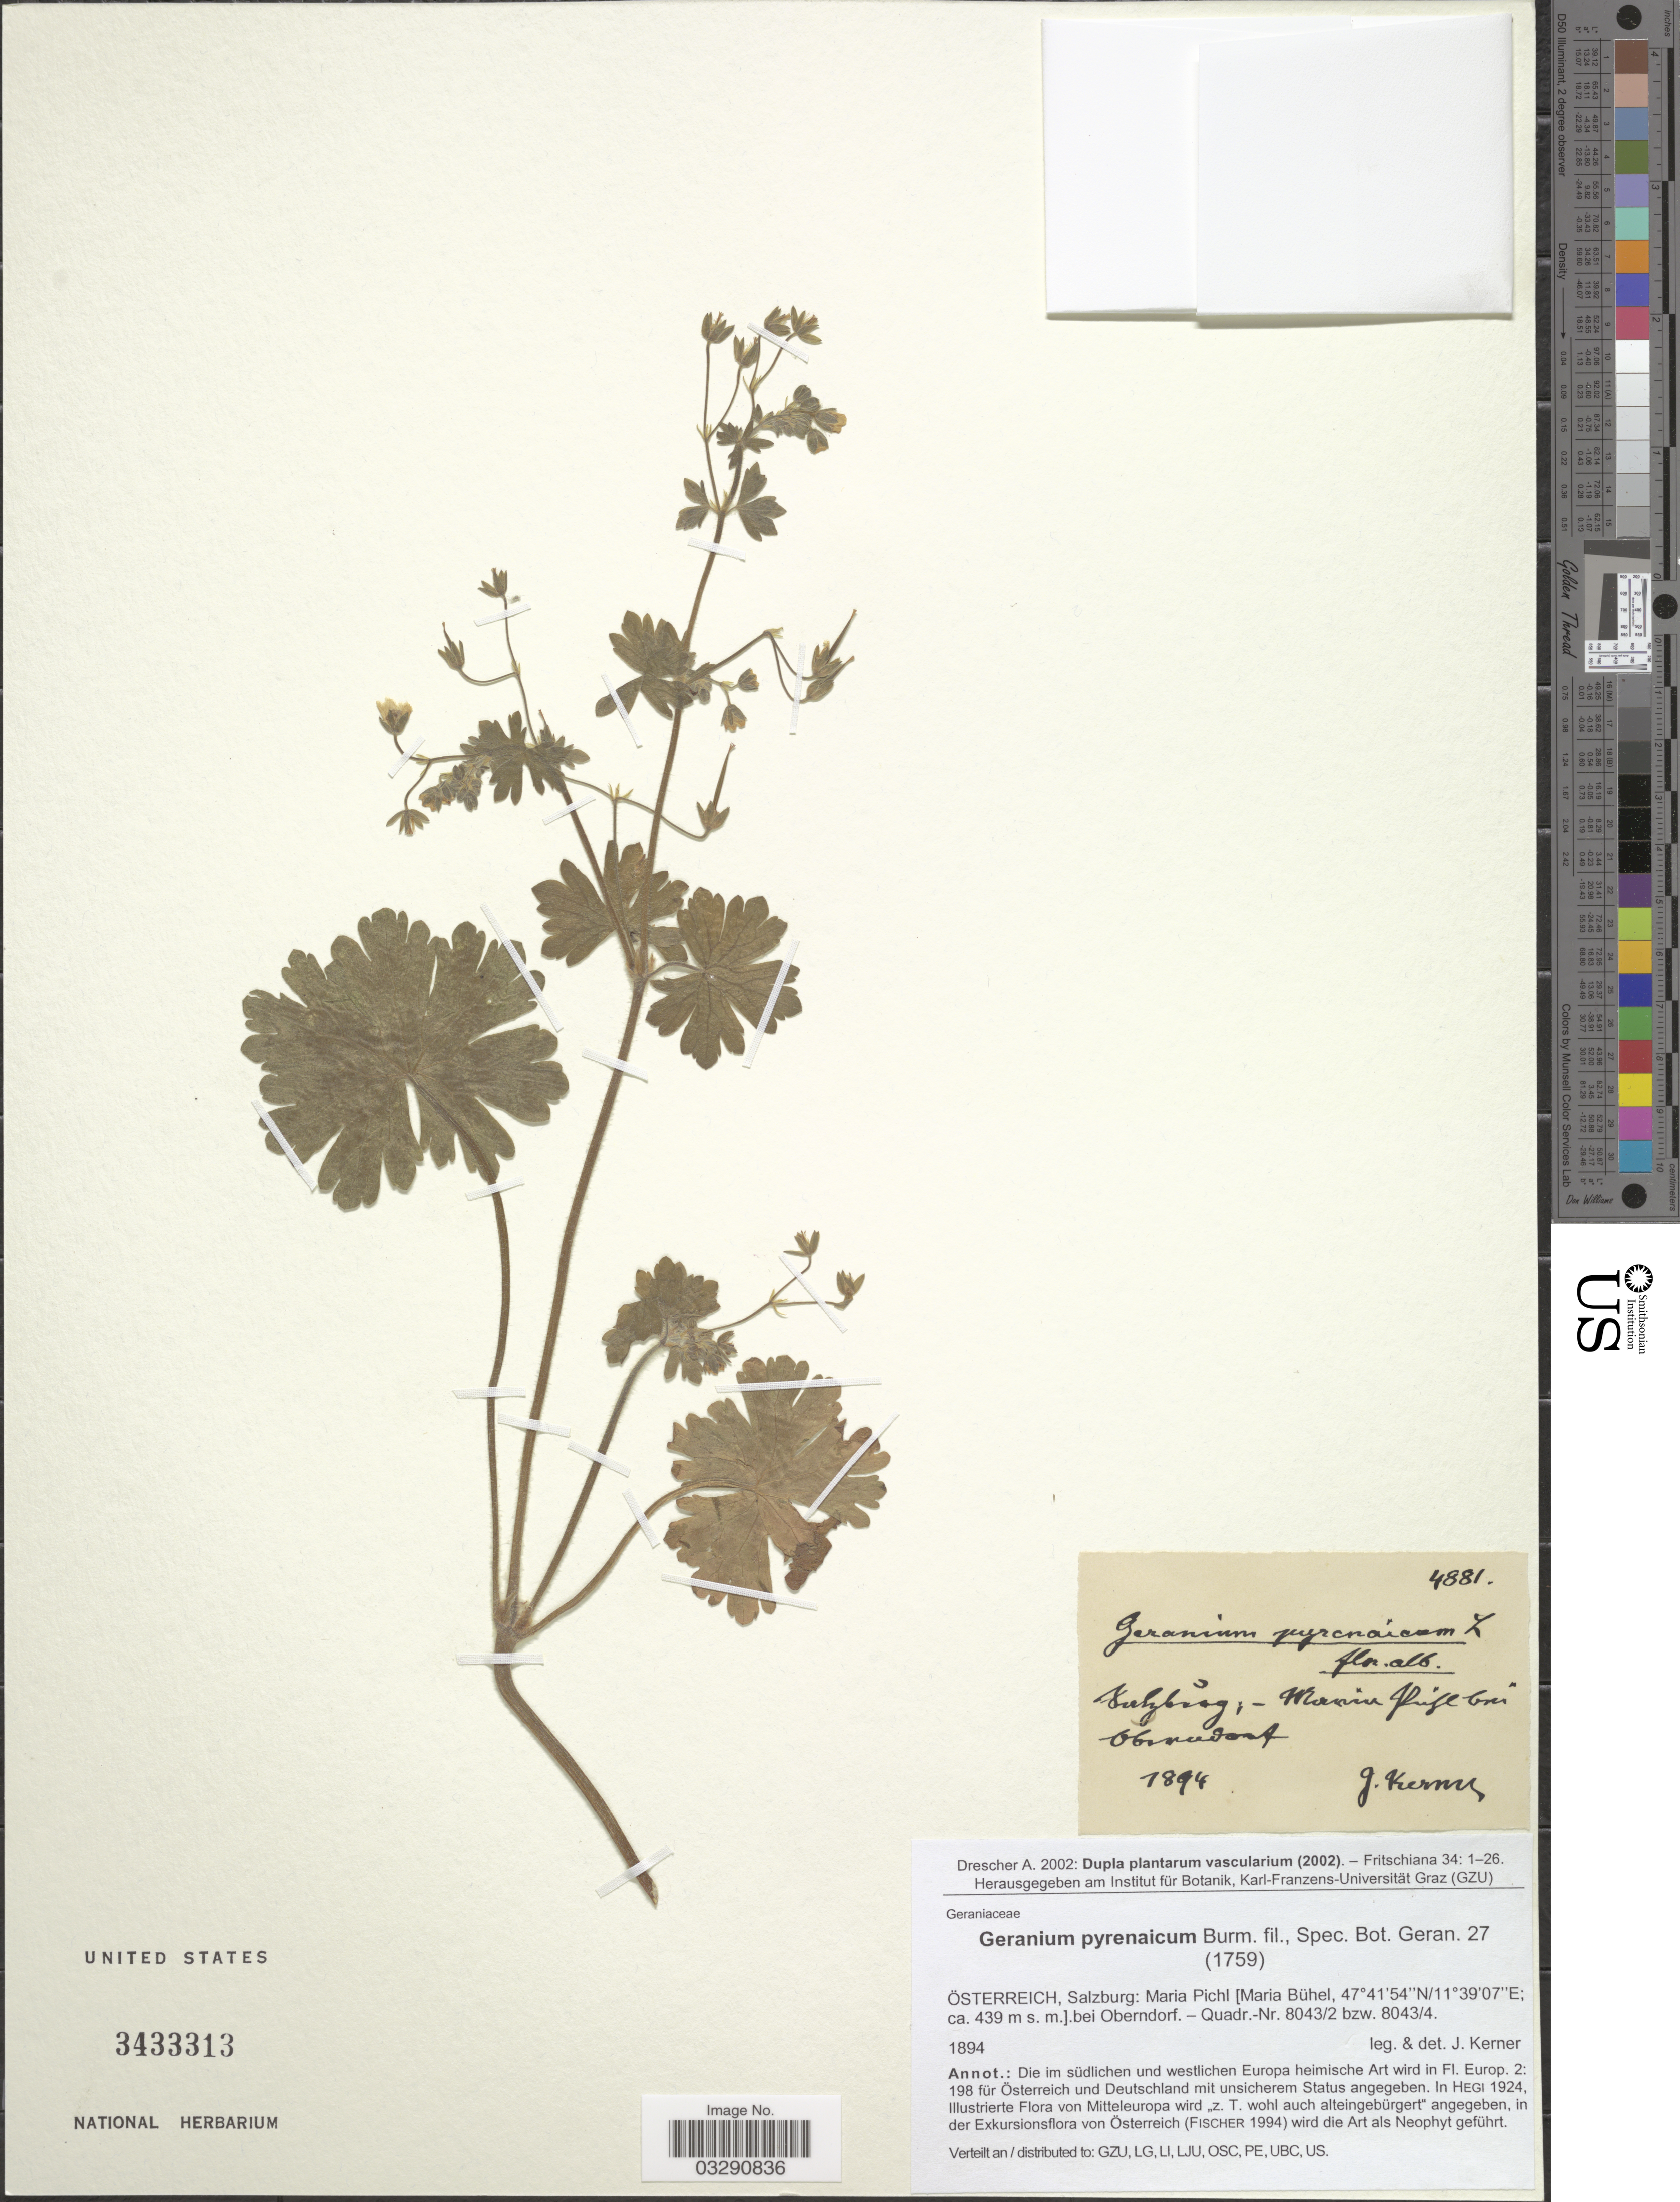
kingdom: Plantae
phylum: Tracheophyta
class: Magnoliopsida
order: Geraniales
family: Geraniaceae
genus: Geranium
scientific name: Geranium pyrenaicum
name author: Burm. f.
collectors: J. Kerner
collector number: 4881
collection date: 1894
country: Austria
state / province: Salzburg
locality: Österreich, Salzburg: Maria Pichl [Maria Bühel] bei Oberndorf. - Quadr.-Nr. 8043/2 bzw. 8043/4.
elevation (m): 439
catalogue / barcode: US 3433313